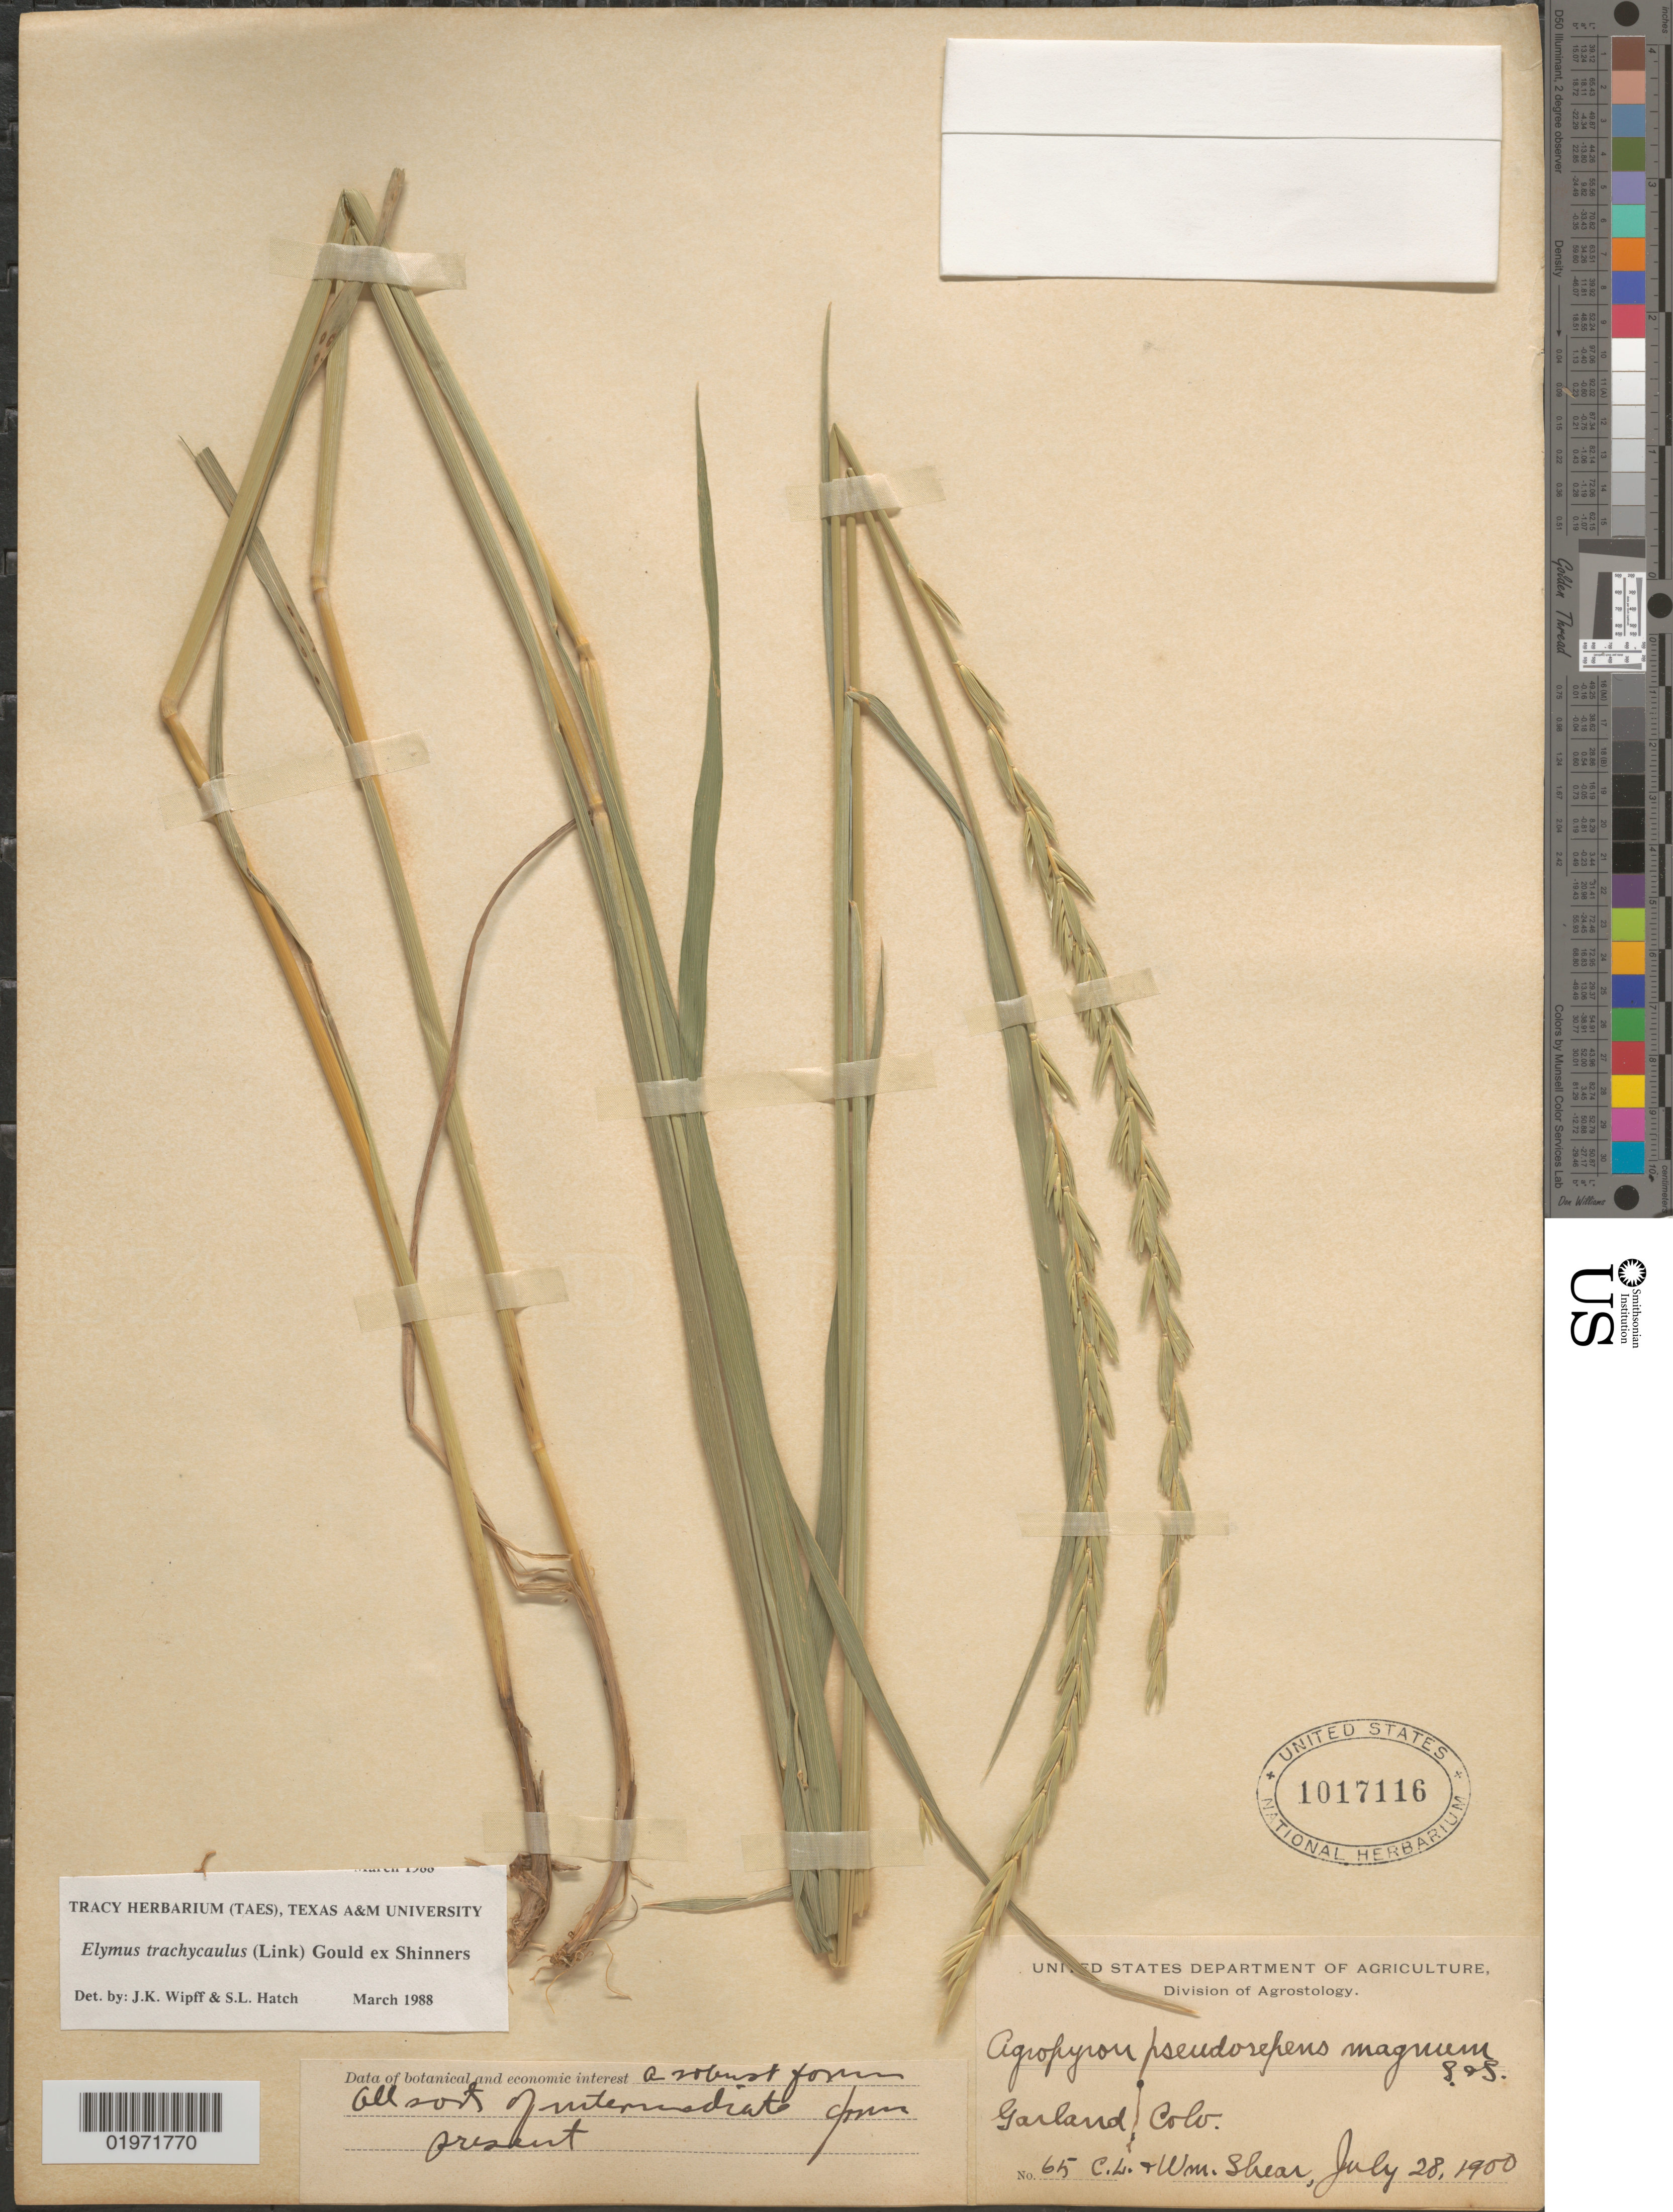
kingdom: Plantae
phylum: Tracheophyta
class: Liliopsida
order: Poales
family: Poaceae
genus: Elymus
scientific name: Elymus trachycaulus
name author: (Link) Gould ex Shinners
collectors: C. L. Shear & W. Shear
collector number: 65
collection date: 1900-07-28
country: United States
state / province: Colorado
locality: Garland.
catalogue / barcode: US 1017116